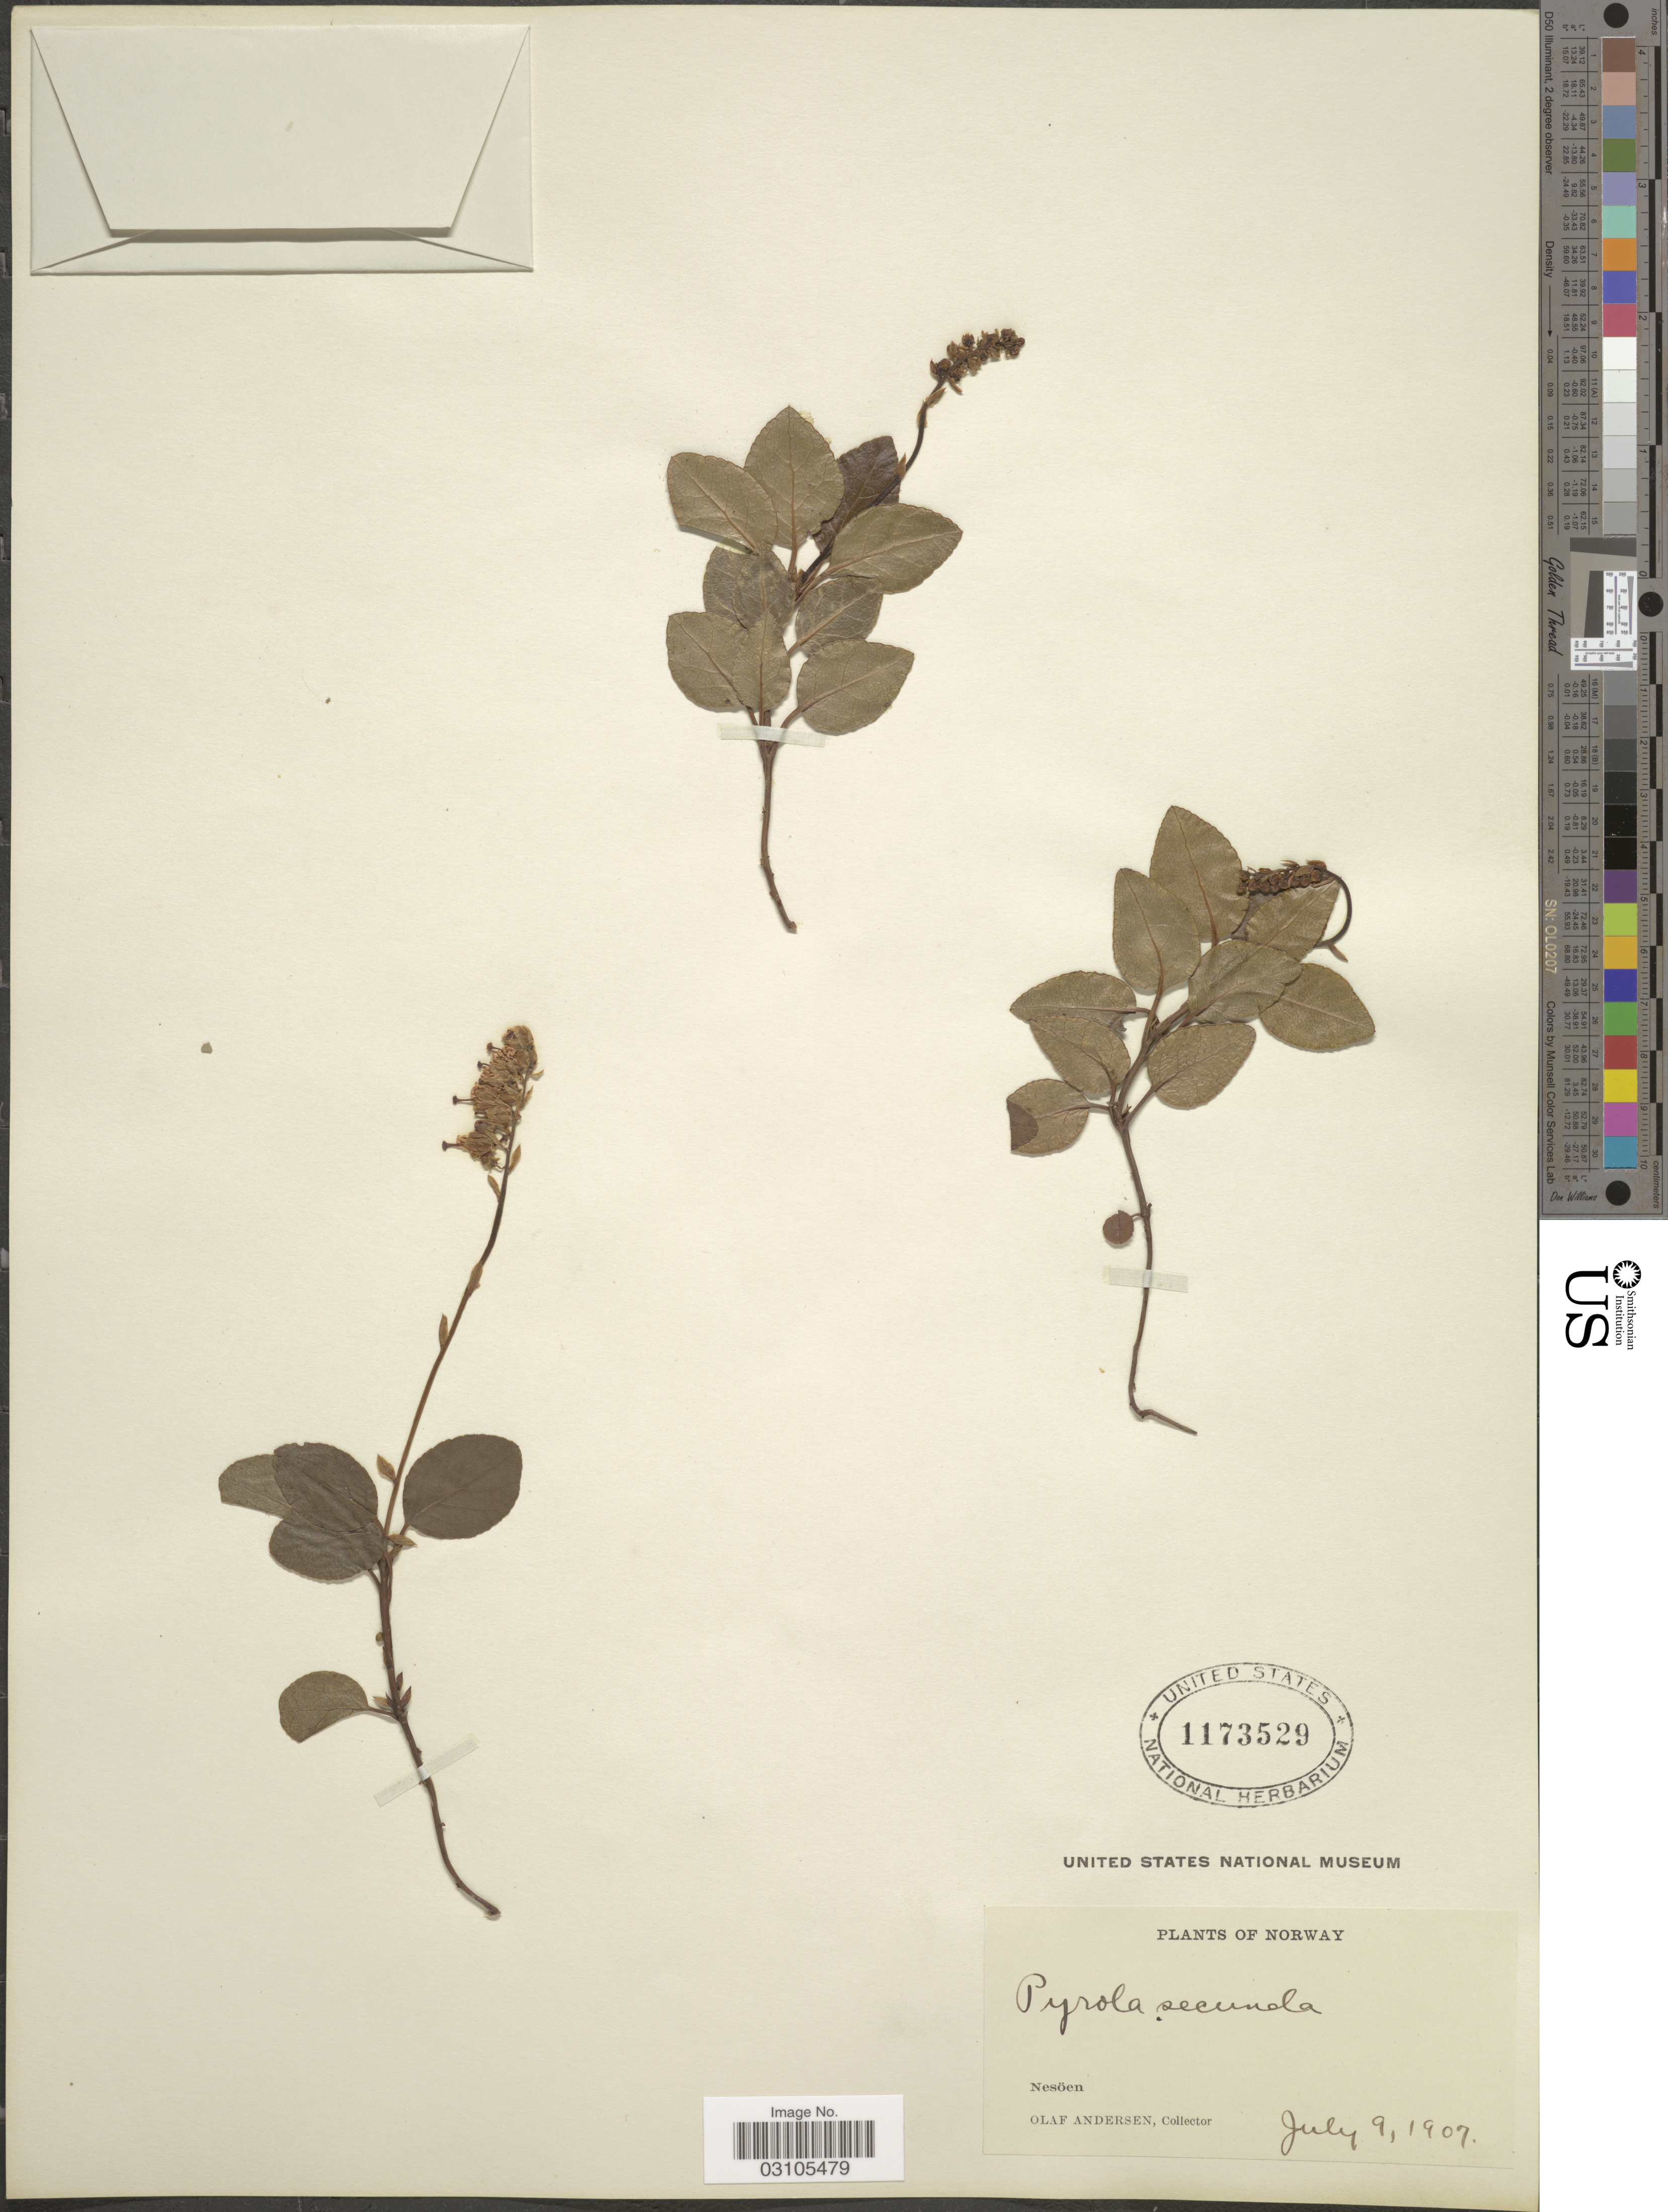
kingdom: Plantae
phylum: Tracheophyta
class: Magnoliopsida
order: Ericales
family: Ericaceae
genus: Orthilia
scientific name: Orthilia secunda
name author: (L.) House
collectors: O. Andersen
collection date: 1907-07-09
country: Norway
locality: Nesöen.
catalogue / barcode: US 1173529